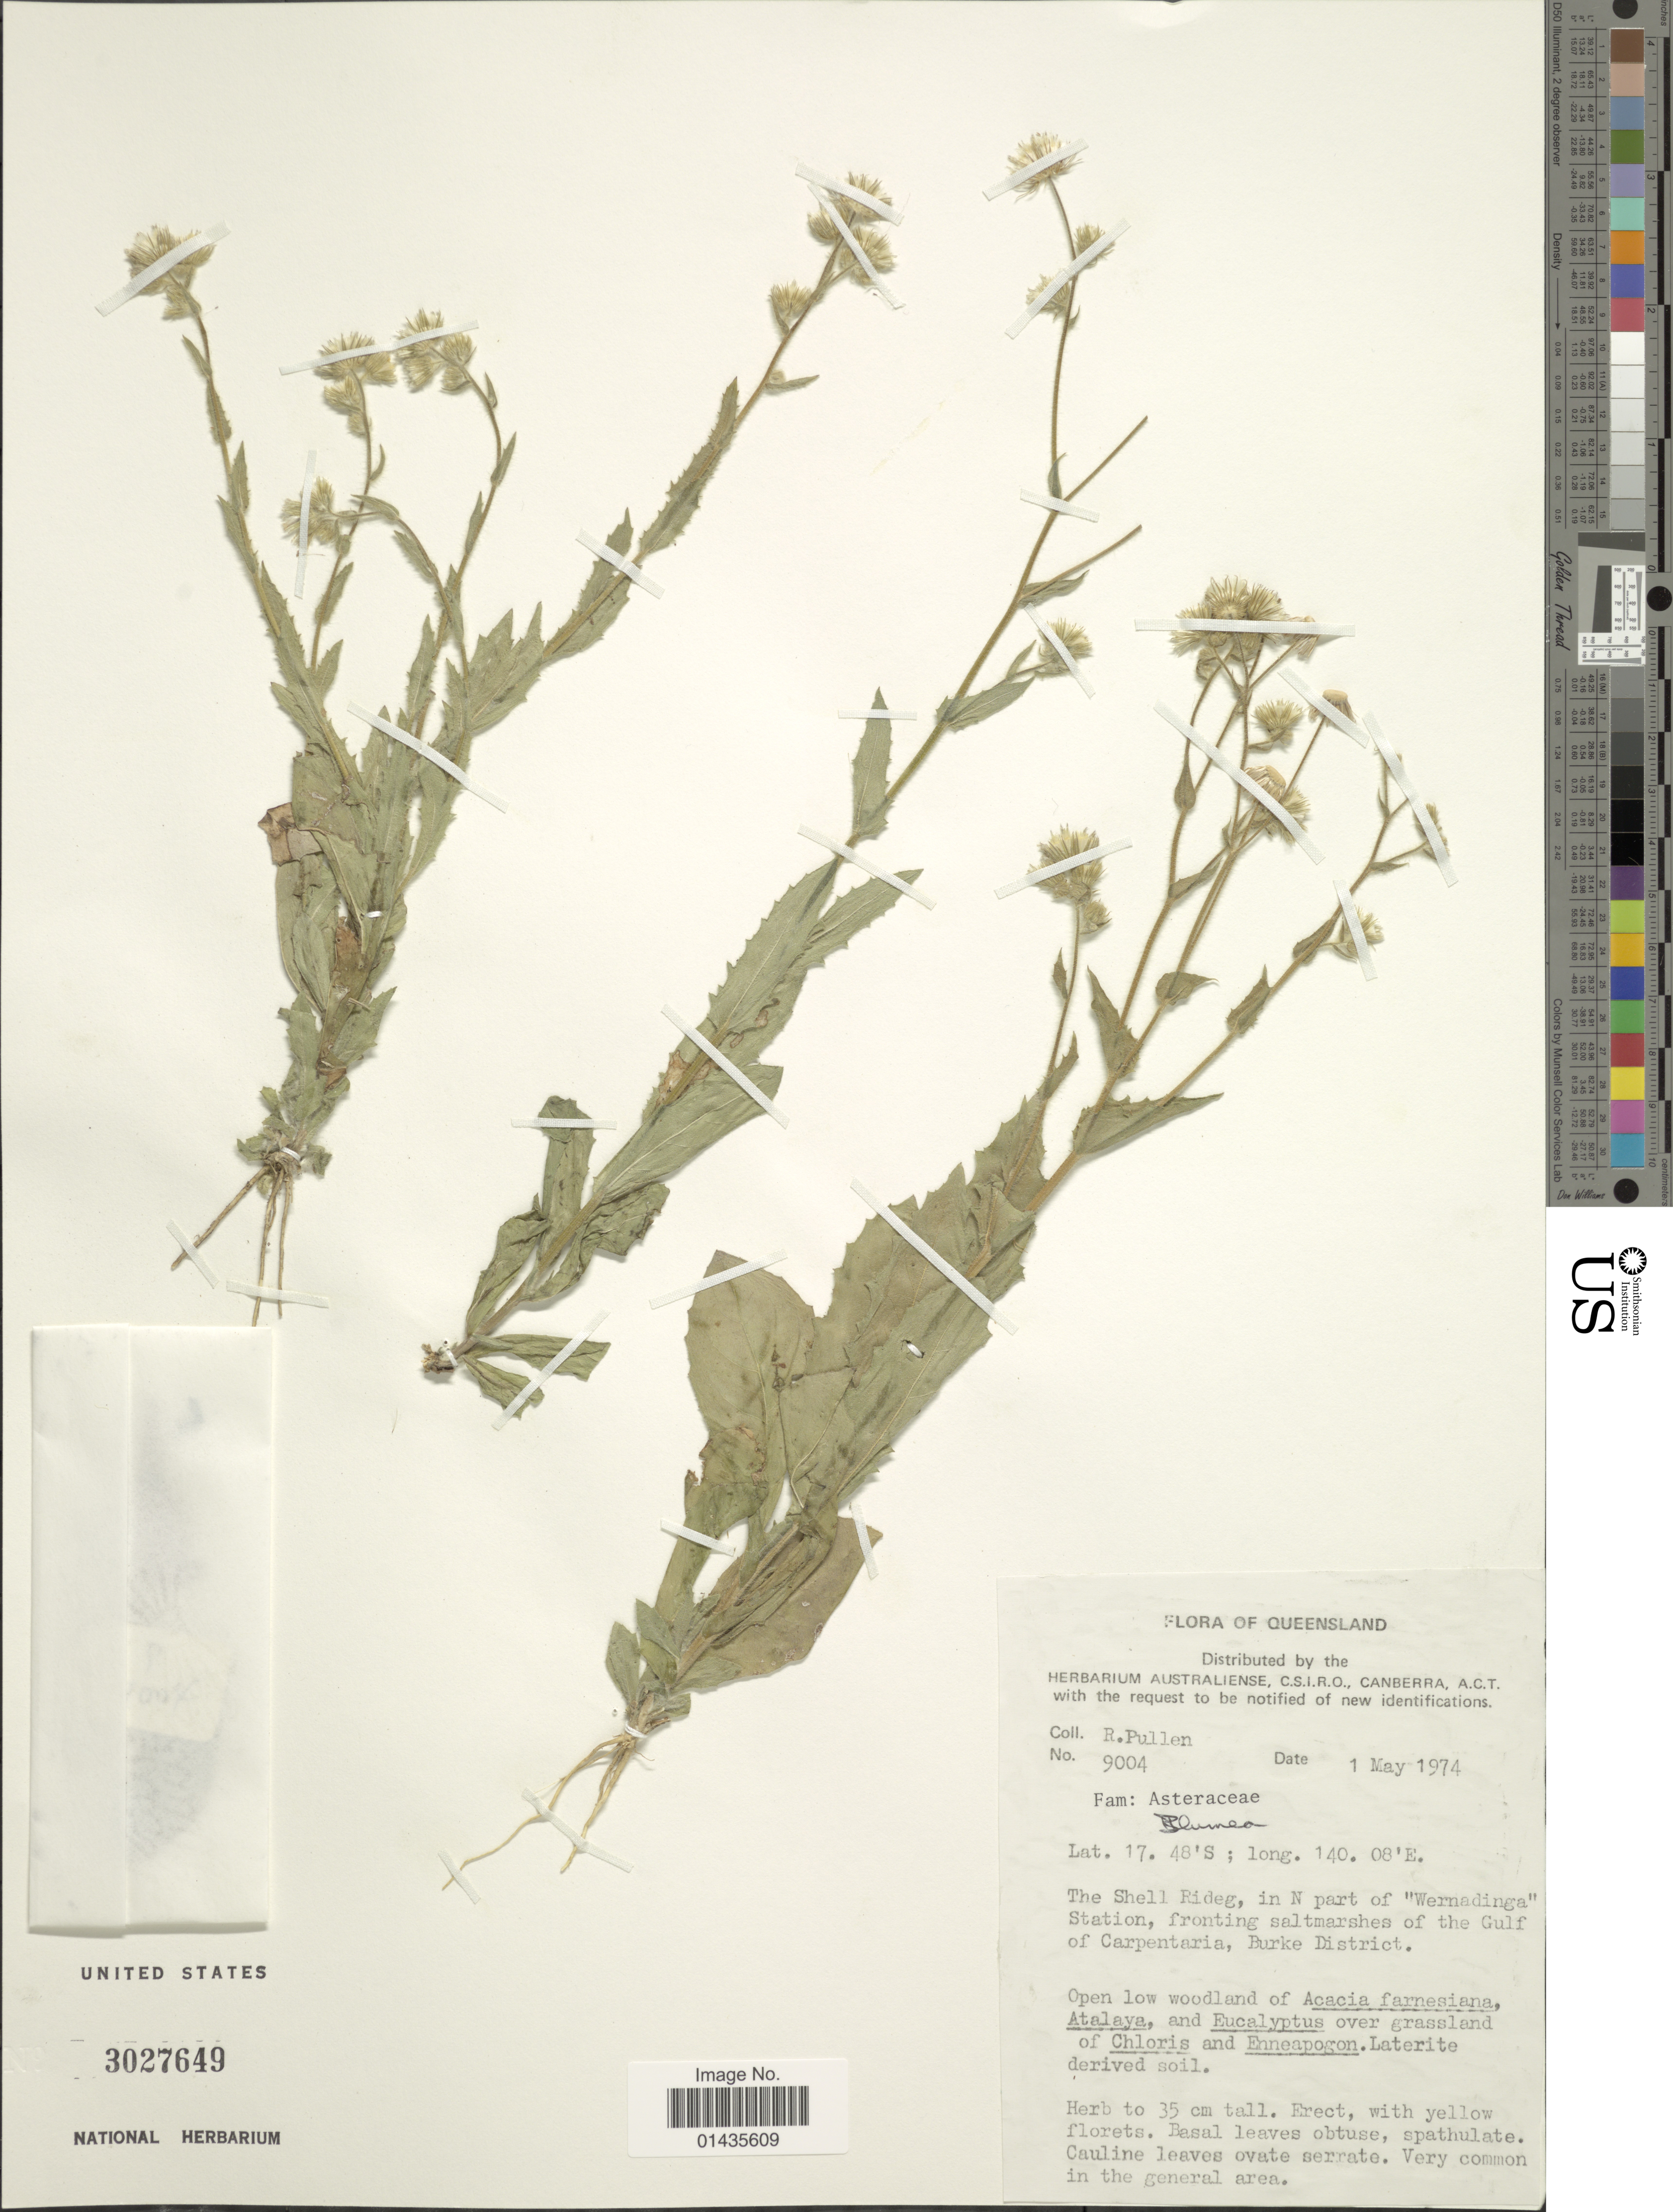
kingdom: Plantae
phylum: Tracheophyta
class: Magnoliopsida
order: Asterales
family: Asteraceae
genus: Blumea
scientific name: Blumea sp.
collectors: R. Pullen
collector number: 9004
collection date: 1974-05-01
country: Australia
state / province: Queensland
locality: The Shell Rideg, in N part of Wernadinga Station, fronting saltmarshes of the Gulf of Carpentaria, Burke District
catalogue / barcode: US 3027649